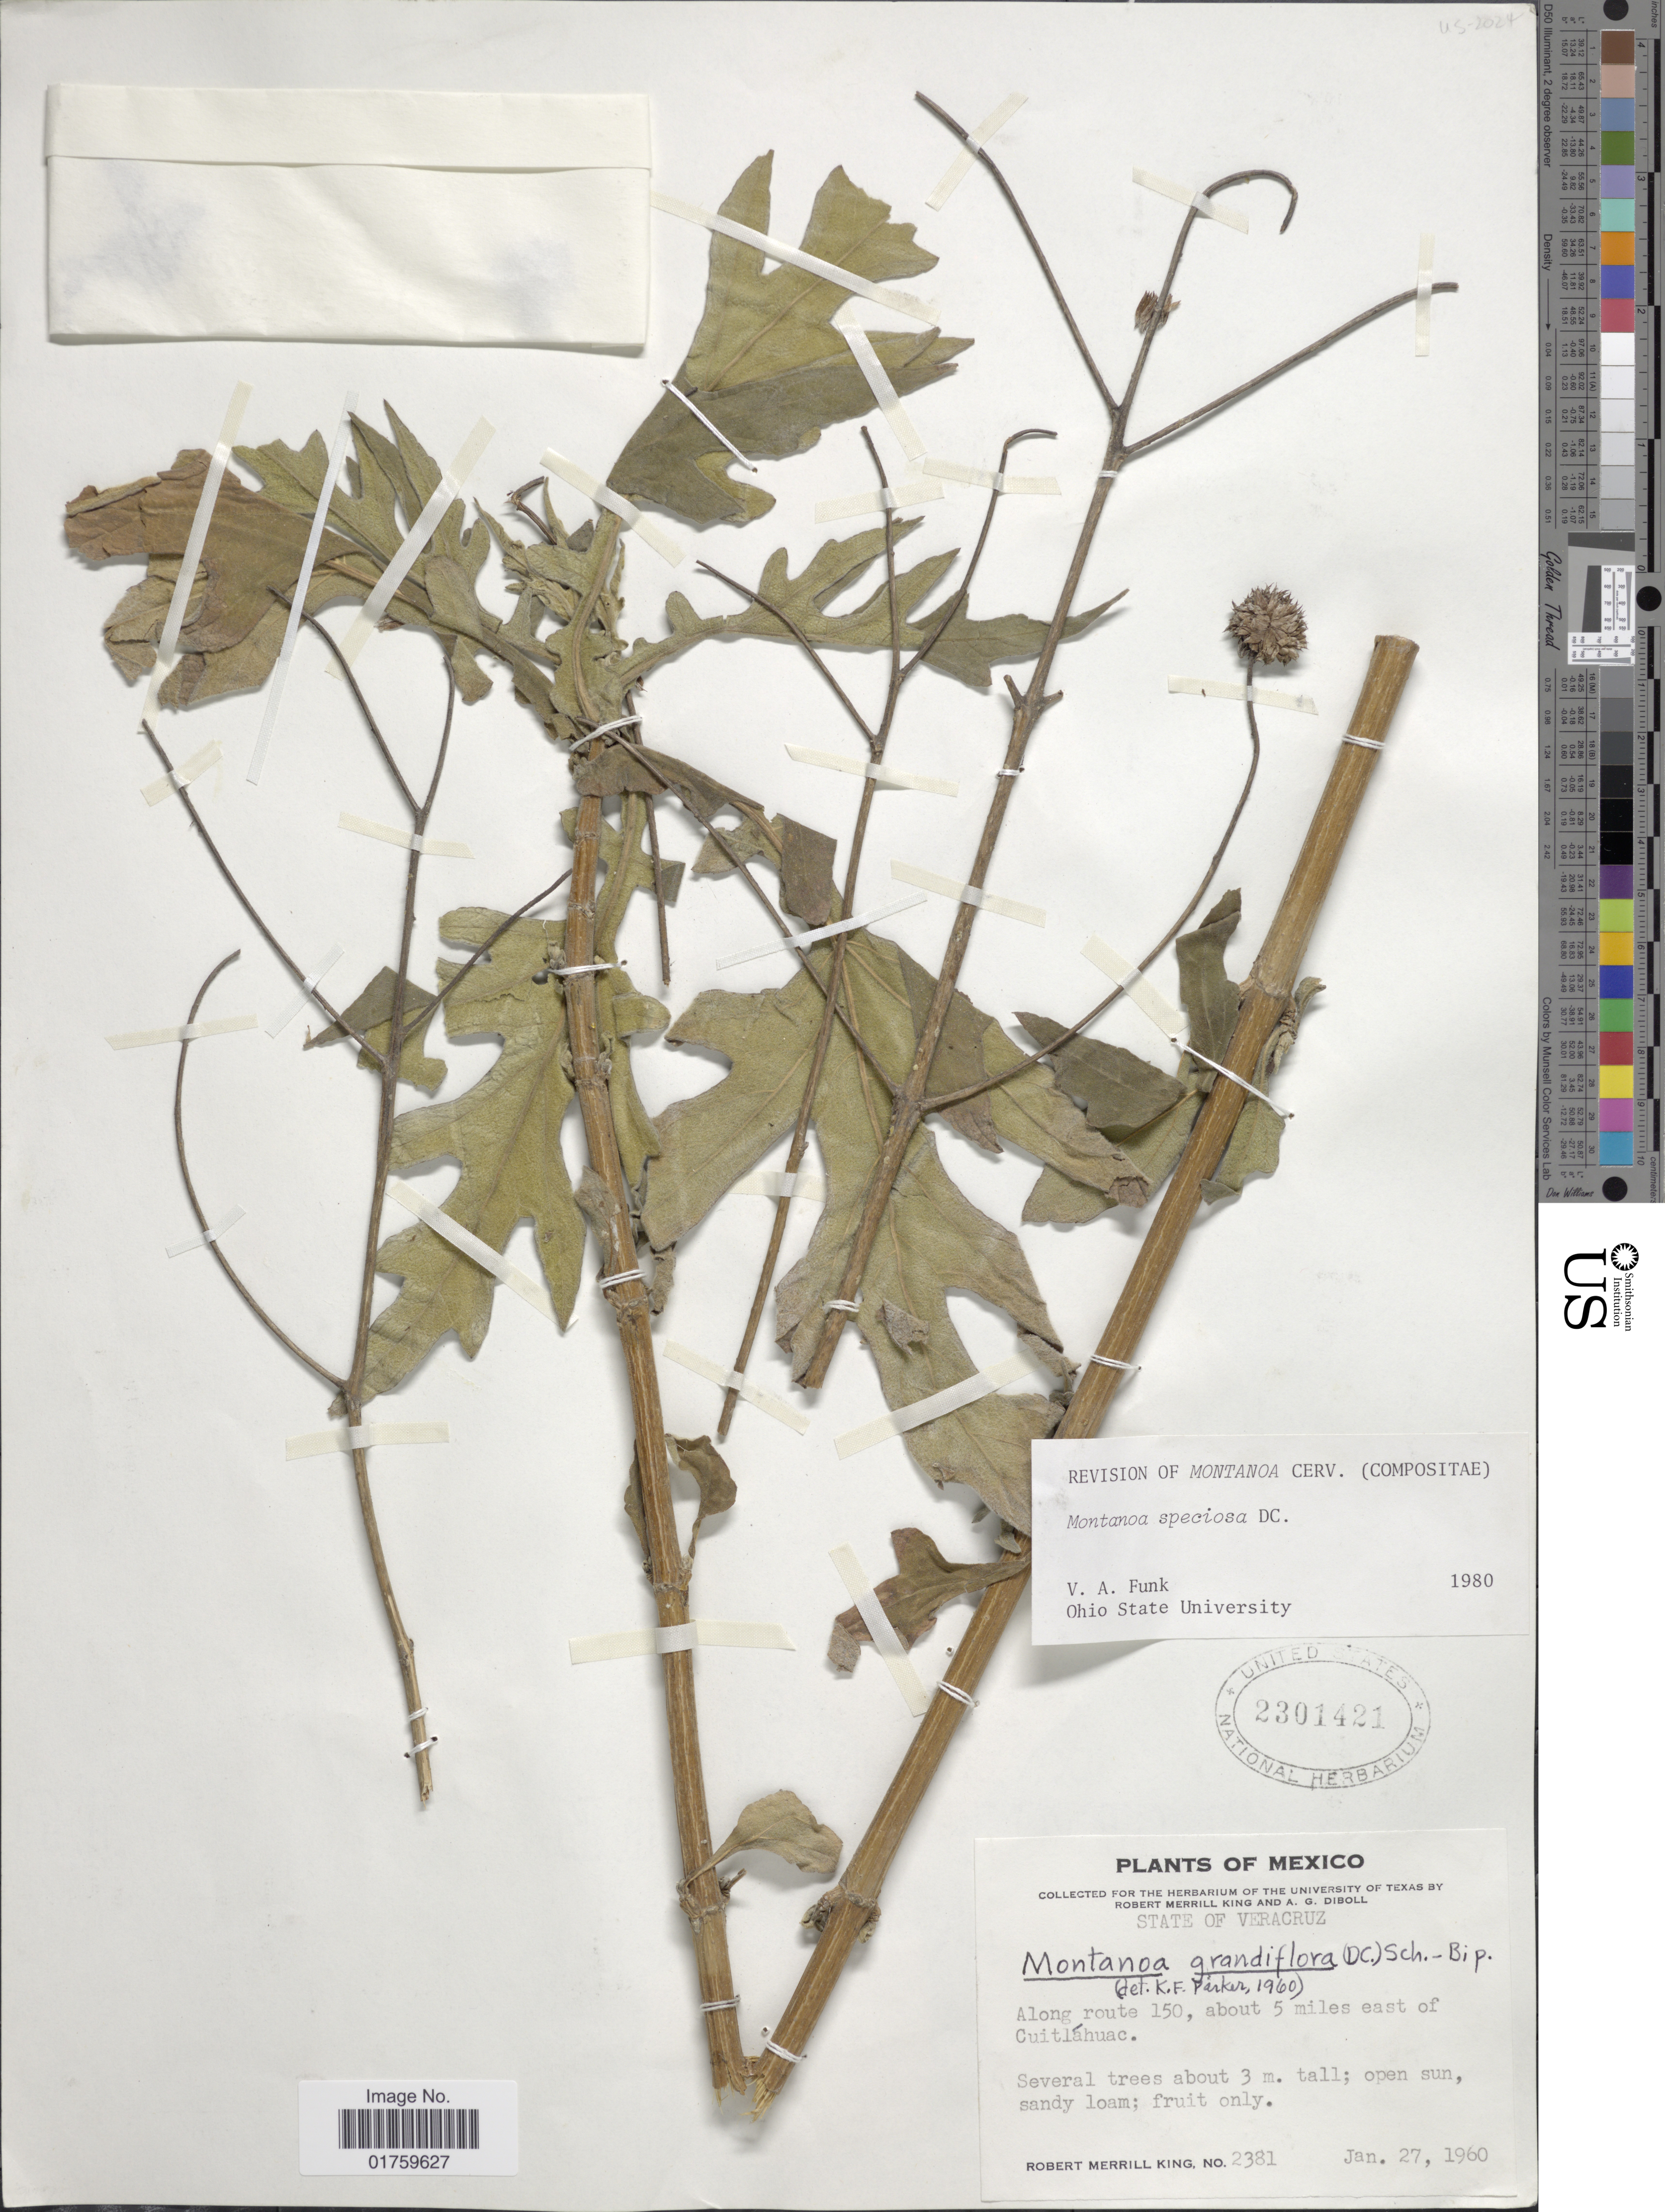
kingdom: Plantae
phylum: Tracheophyta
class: Magnoliopsida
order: Asterales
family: Asteraceae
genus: Montanoa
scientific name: Montanoa speciosa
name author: (DC.) Sch. Bip. ex K. Koch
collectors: R. M. King & A. Diboll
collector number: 2381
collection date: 1960-01-27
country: Mexico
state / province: Veracruz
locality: State of Vera Cruz, along route 150, about 5 miles east of Cuitlahuac.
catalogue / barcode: US 2301421